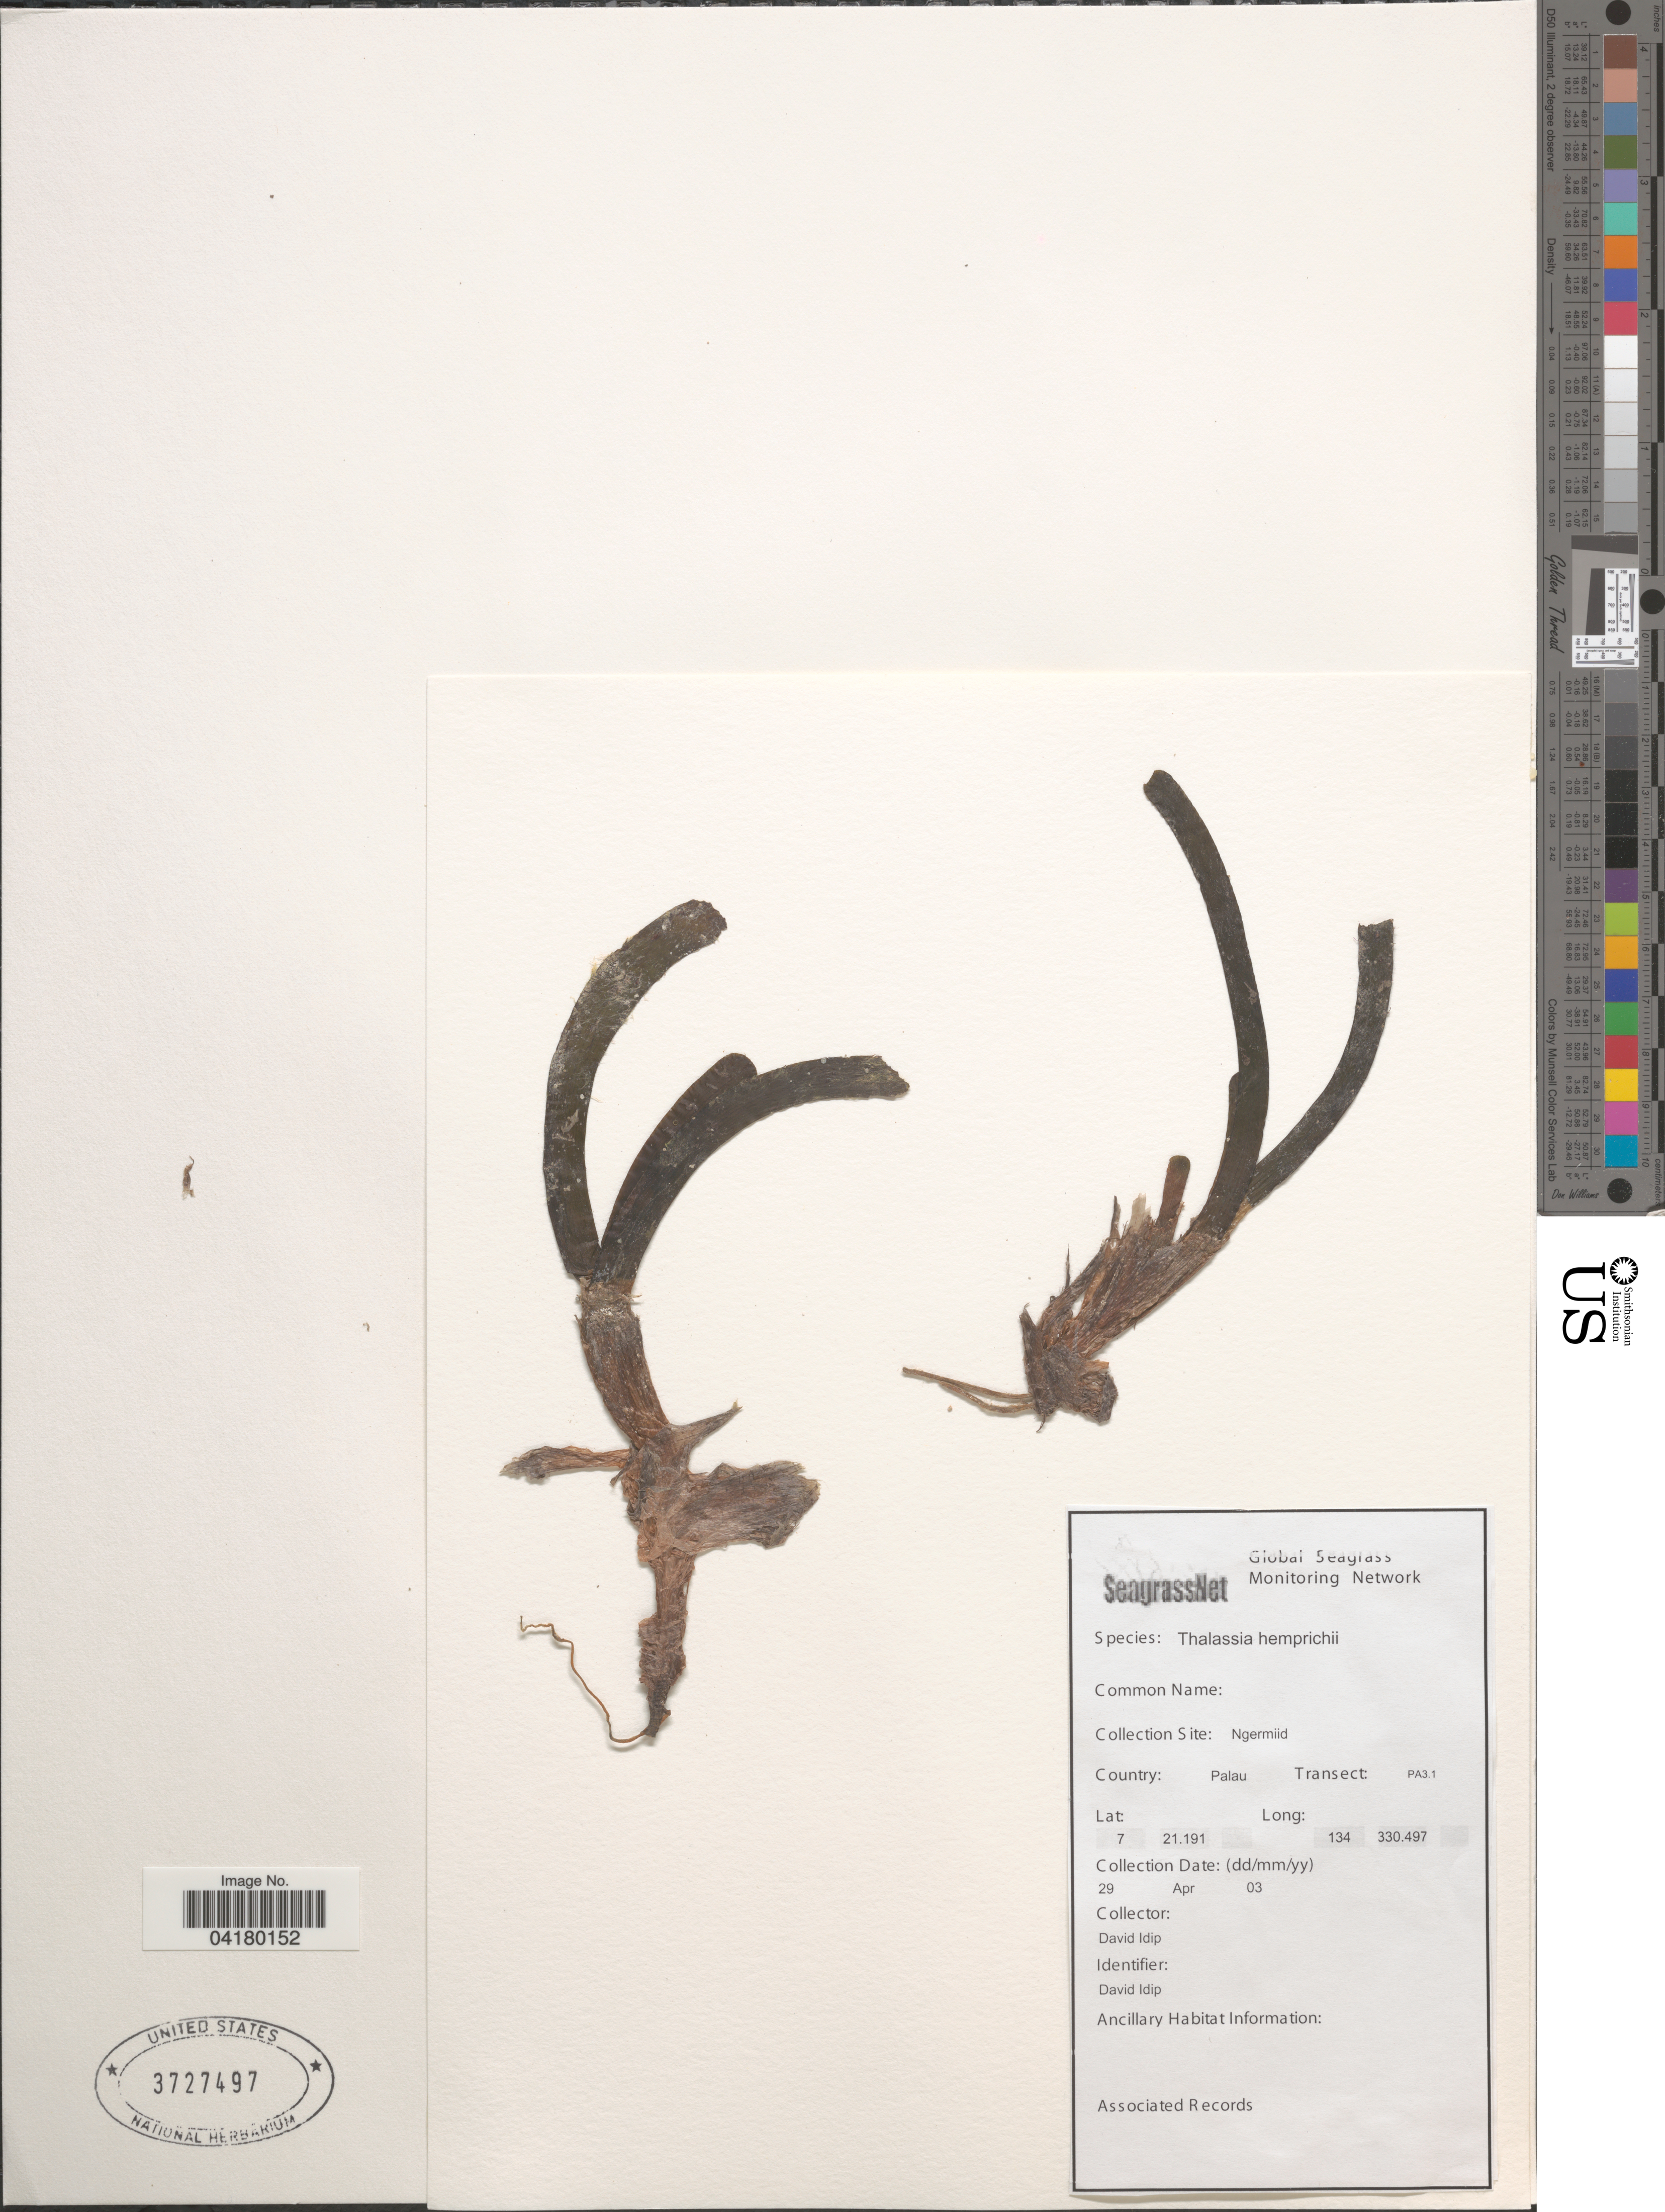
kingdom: Plantae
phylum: Tracheophyta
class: Liliopsida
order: Alismatales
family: Hydrocharitaceae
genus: Thalassia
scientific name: Thalassia hemprichii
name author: Asch.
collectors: D. Idip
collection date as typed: Transcribed d/m/y: 29/4/3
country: Palau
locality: Collection Site: Ngermiid. Country: Palau. Transect: PA3.1.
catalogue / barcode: US 3727497